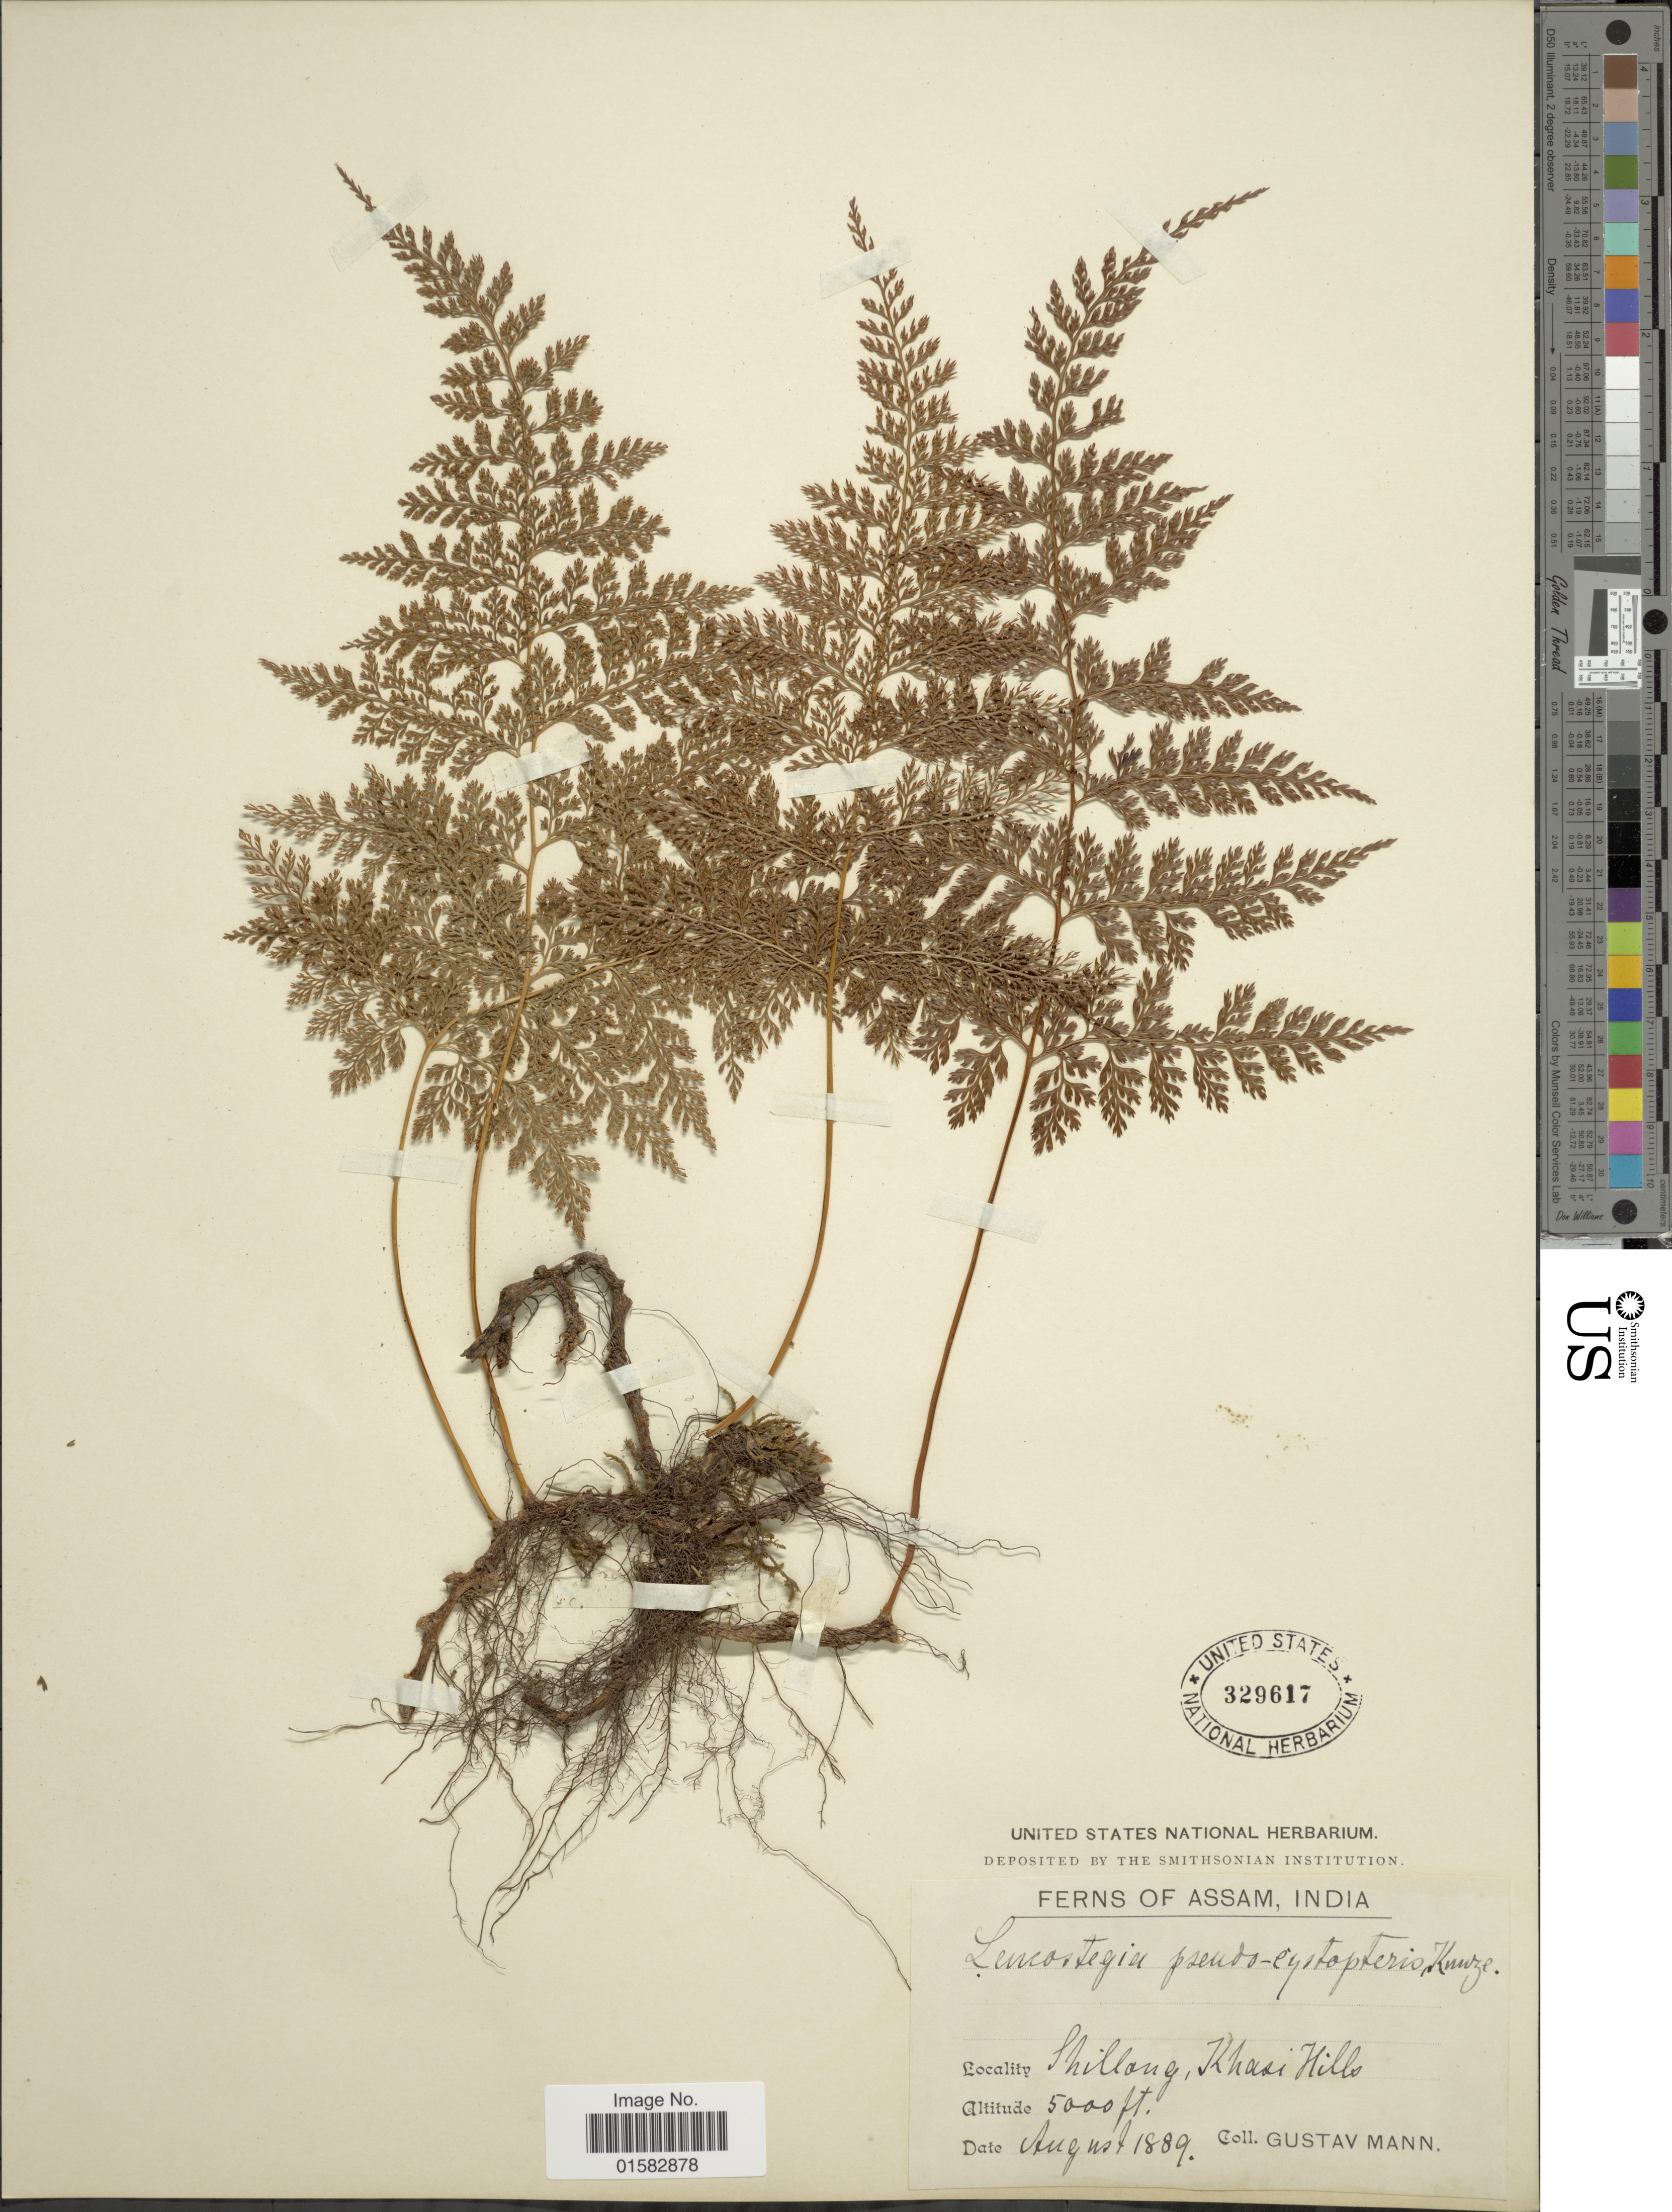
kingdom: Plantae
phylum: Tracheophyta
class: Polypodiopsida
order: Polypodiales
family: Davalliaceae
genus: Davallia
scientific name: Davallia pulchra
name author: D. Don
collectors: G. Mann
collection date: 1889-08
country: India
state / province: Meghalaya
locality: Shillong, Khasi Hills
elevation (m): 1524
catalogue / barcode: US 329617